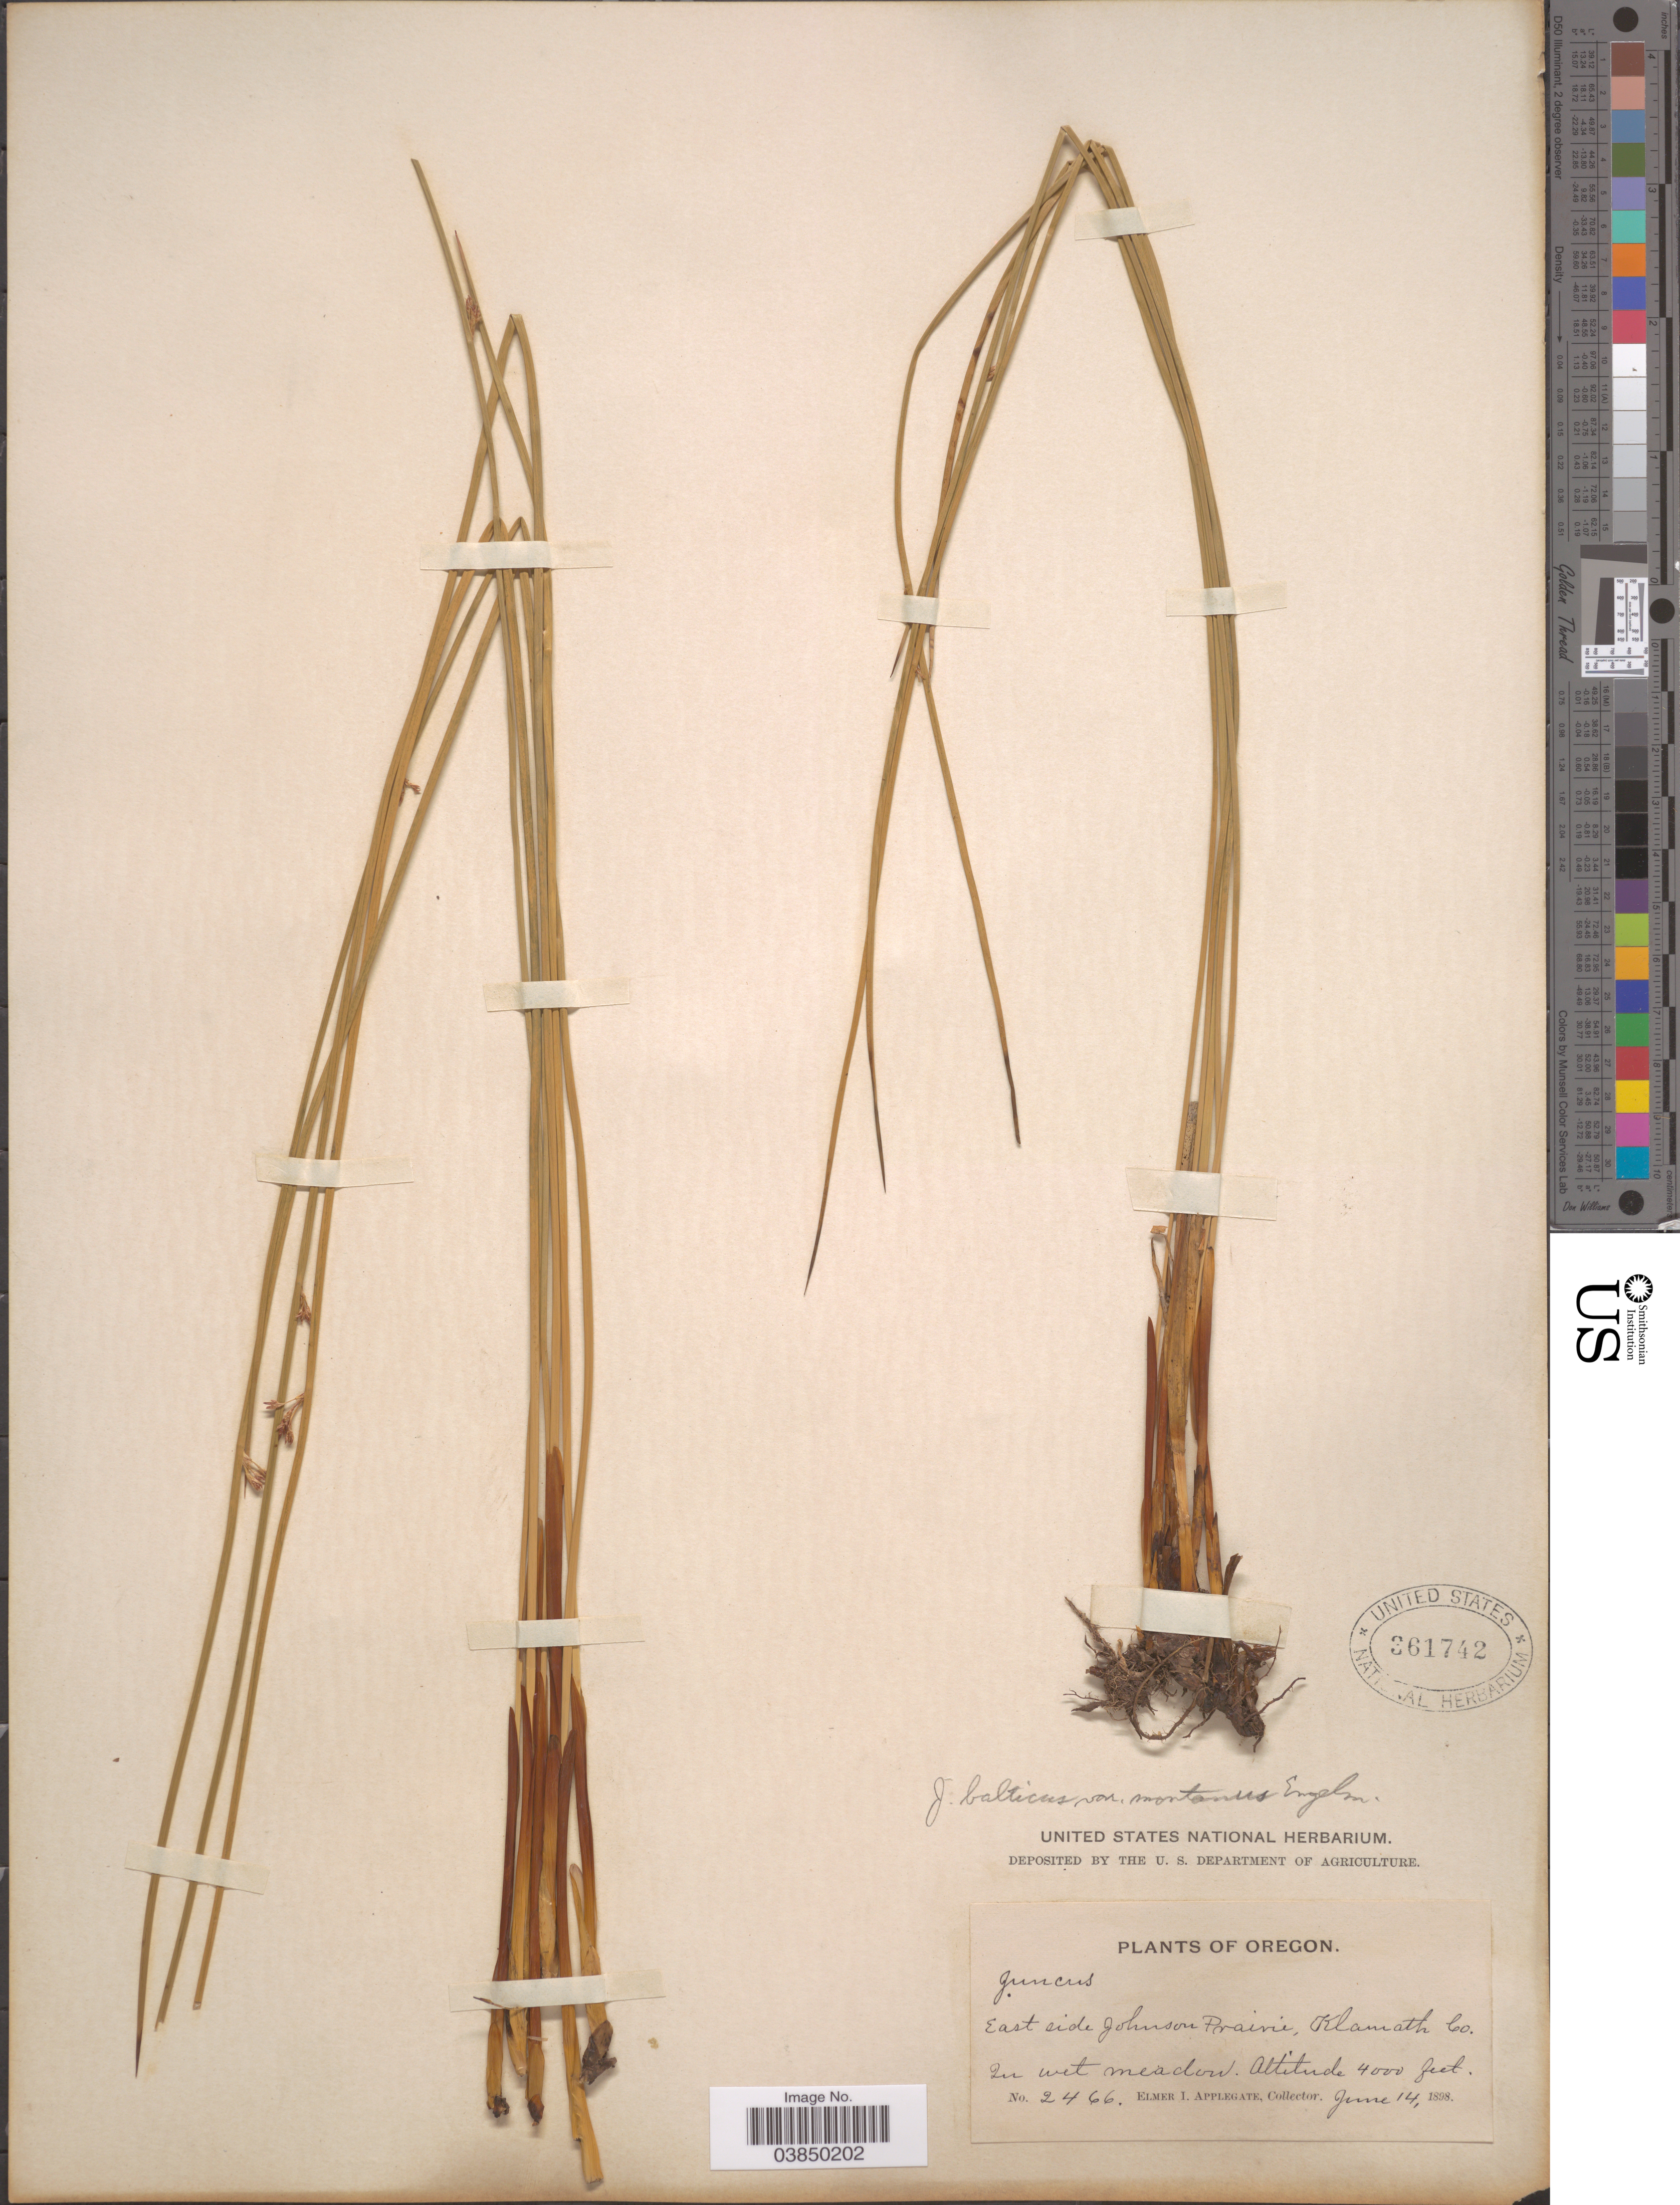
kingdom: Plantae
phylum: Tracheophyta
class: Liliopsida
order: Poales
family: Juncaceae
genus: Juncus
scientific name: Juncus balticus var. montanus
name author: Engelm.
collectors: E. I. Applegate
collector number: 2466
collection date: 1898-06-14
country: United States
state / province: Oregon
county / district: Klamath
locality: East side Johnson Prairie, Klamath Co. In wet meadow.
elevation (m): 1219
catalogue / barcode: US 361742